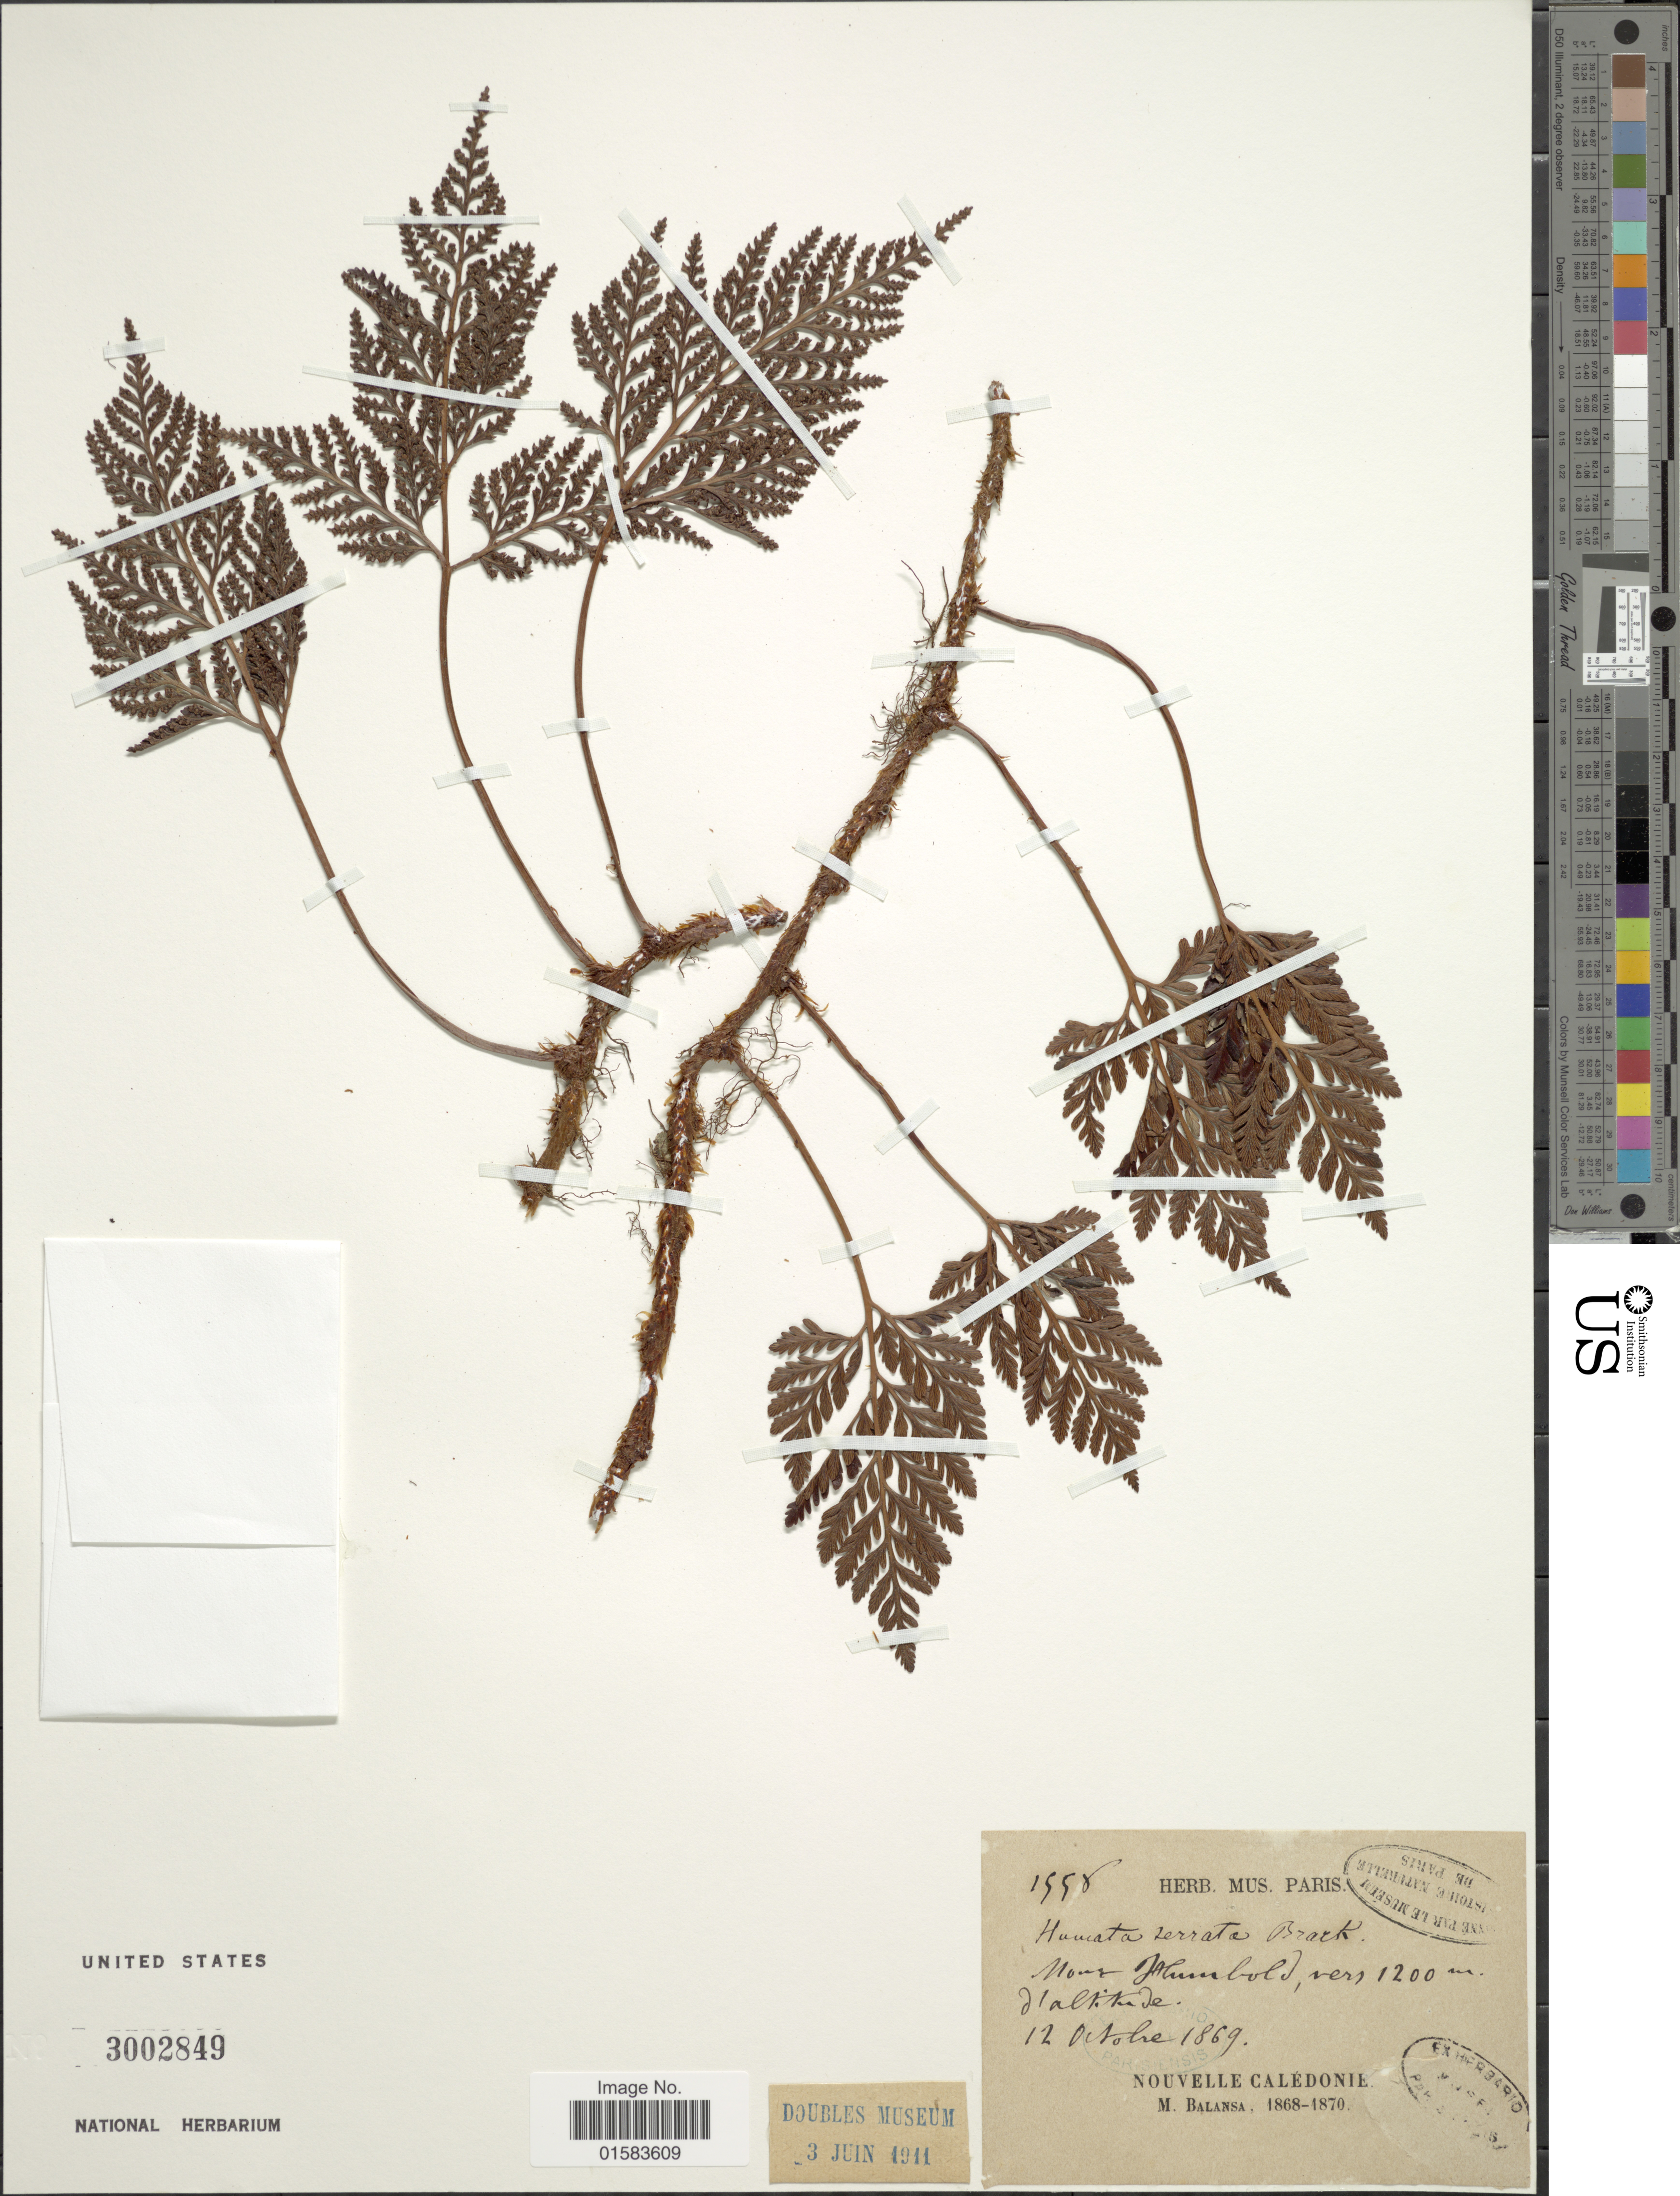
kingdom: Plantae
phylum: Tracheophyta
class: Polypodiopsida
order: Polypodiales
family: Davalliaceae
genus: Davallia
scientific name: Davallia repens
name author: (L. f.) Kuhn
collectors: B. Balansa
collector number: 1998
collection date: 1869-10-12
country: New Caledonia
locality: Mourt Hlumbol , Haltiube [interpreted]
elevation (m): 1200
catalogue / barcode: US 3002849